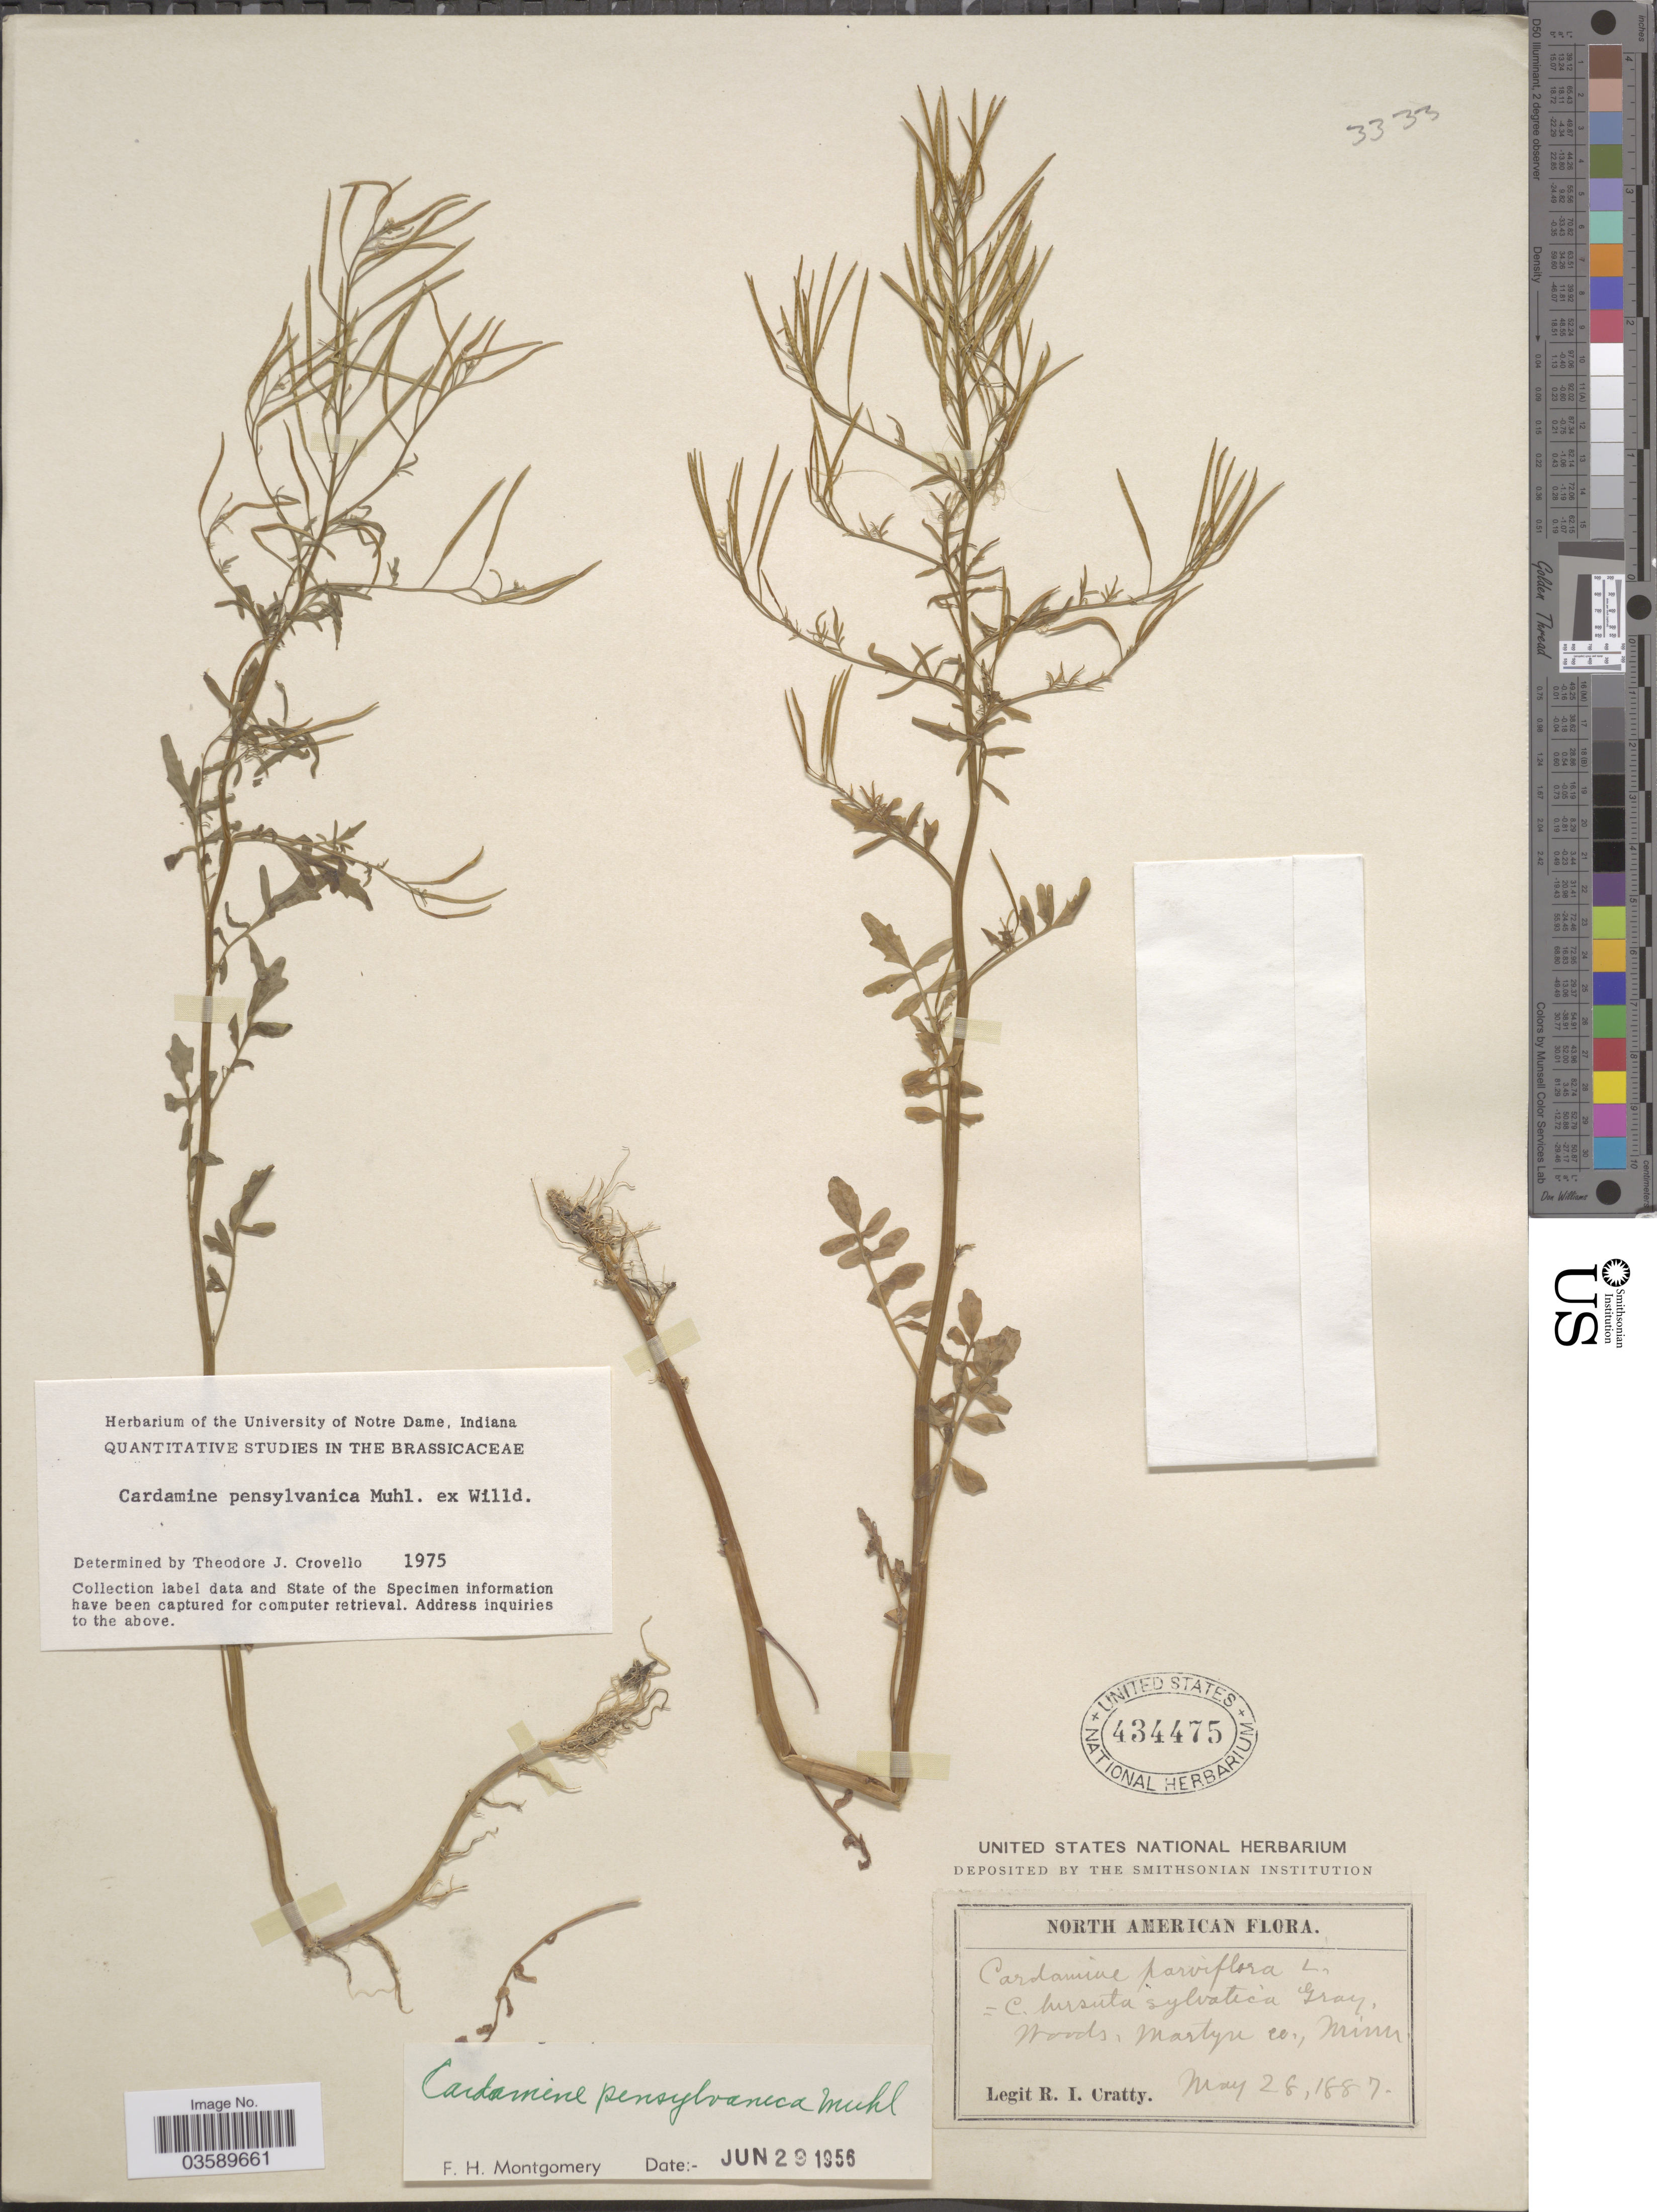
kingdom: Plantae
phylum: Tracheophyta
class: Magnoliopsida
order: Brassicales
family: Brassicaceae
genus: Cardamine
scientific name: Cardamine pensylvanica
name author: Muhl. ex Willd.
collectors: R. Cratty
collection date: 1887-05-28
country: United States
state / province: Minnesota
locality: Woods, Martyn Co.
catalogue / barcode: US 434475